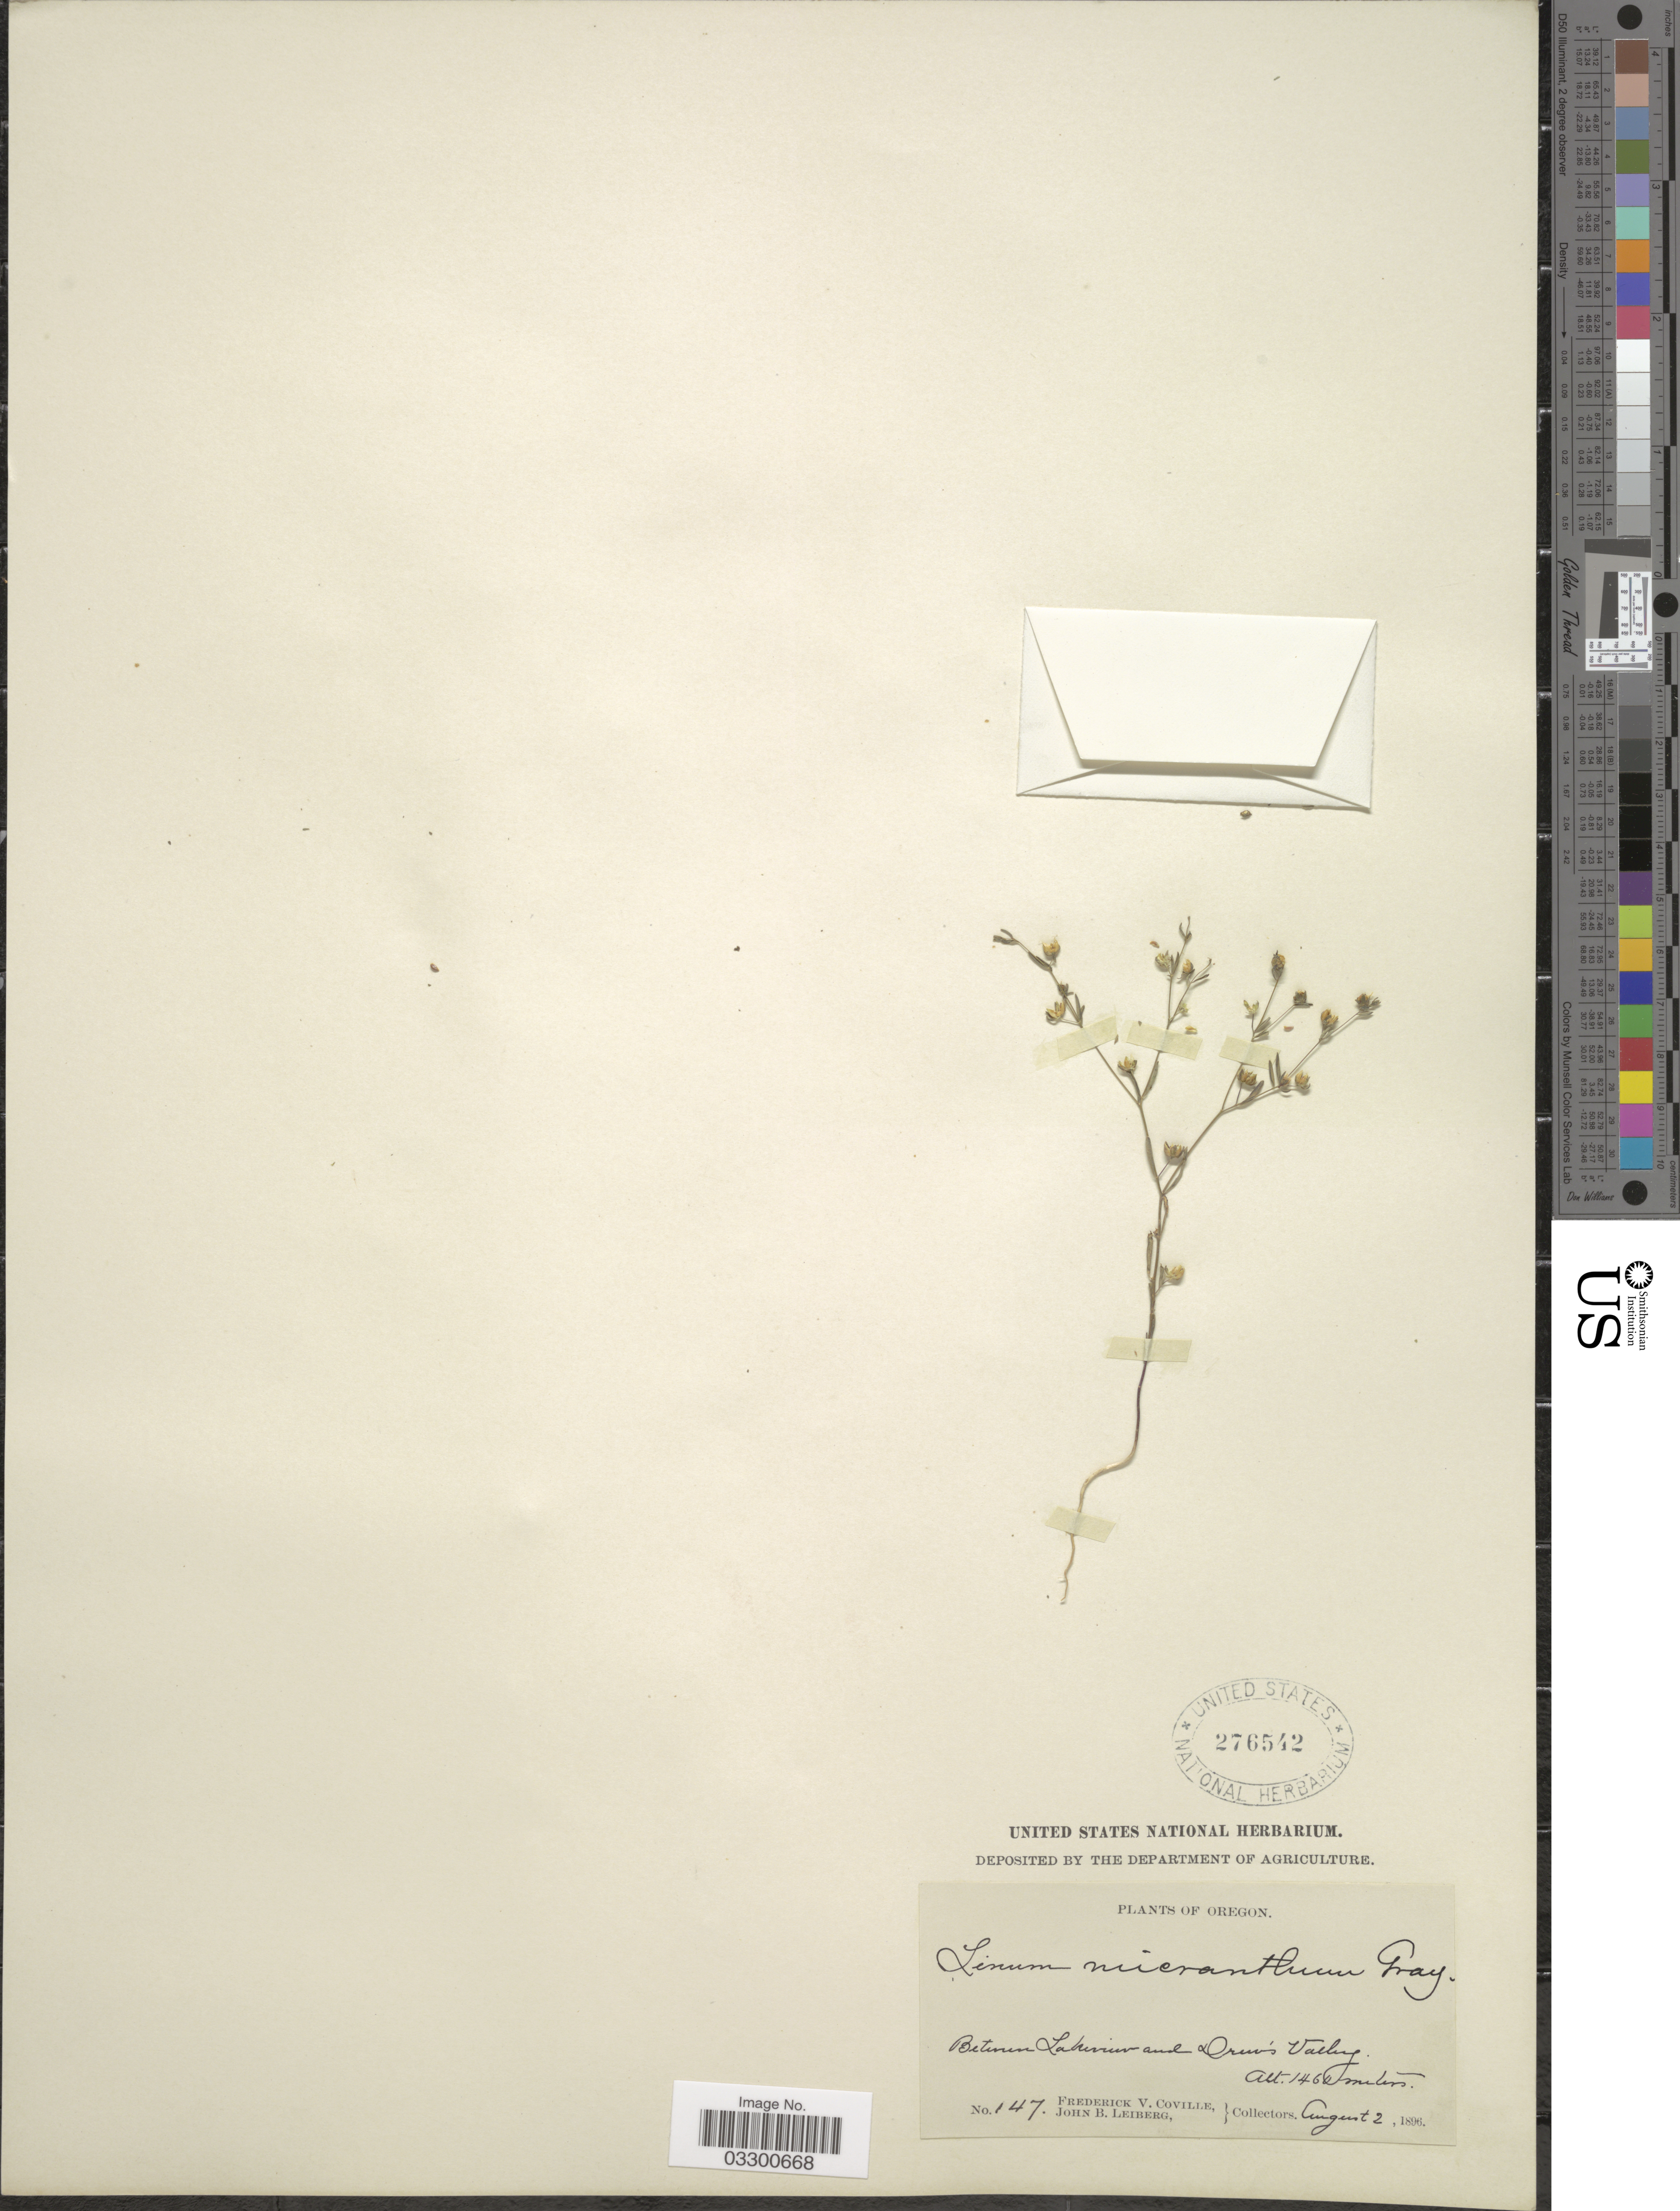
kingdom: Plantae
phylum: Tracheophyta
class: Magnoliopsida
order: Malpighiales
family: Linaceae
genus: Hesperolinon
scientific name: Hesperolinon micranthum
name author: (A. Gray) Small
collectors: F. V. Coville & J. Leiberg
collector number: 147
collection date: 1896-08-02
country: United States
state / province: Oregon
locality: Between Lakeview and Drew's Valley.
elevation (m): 1460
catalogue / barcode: US 276542